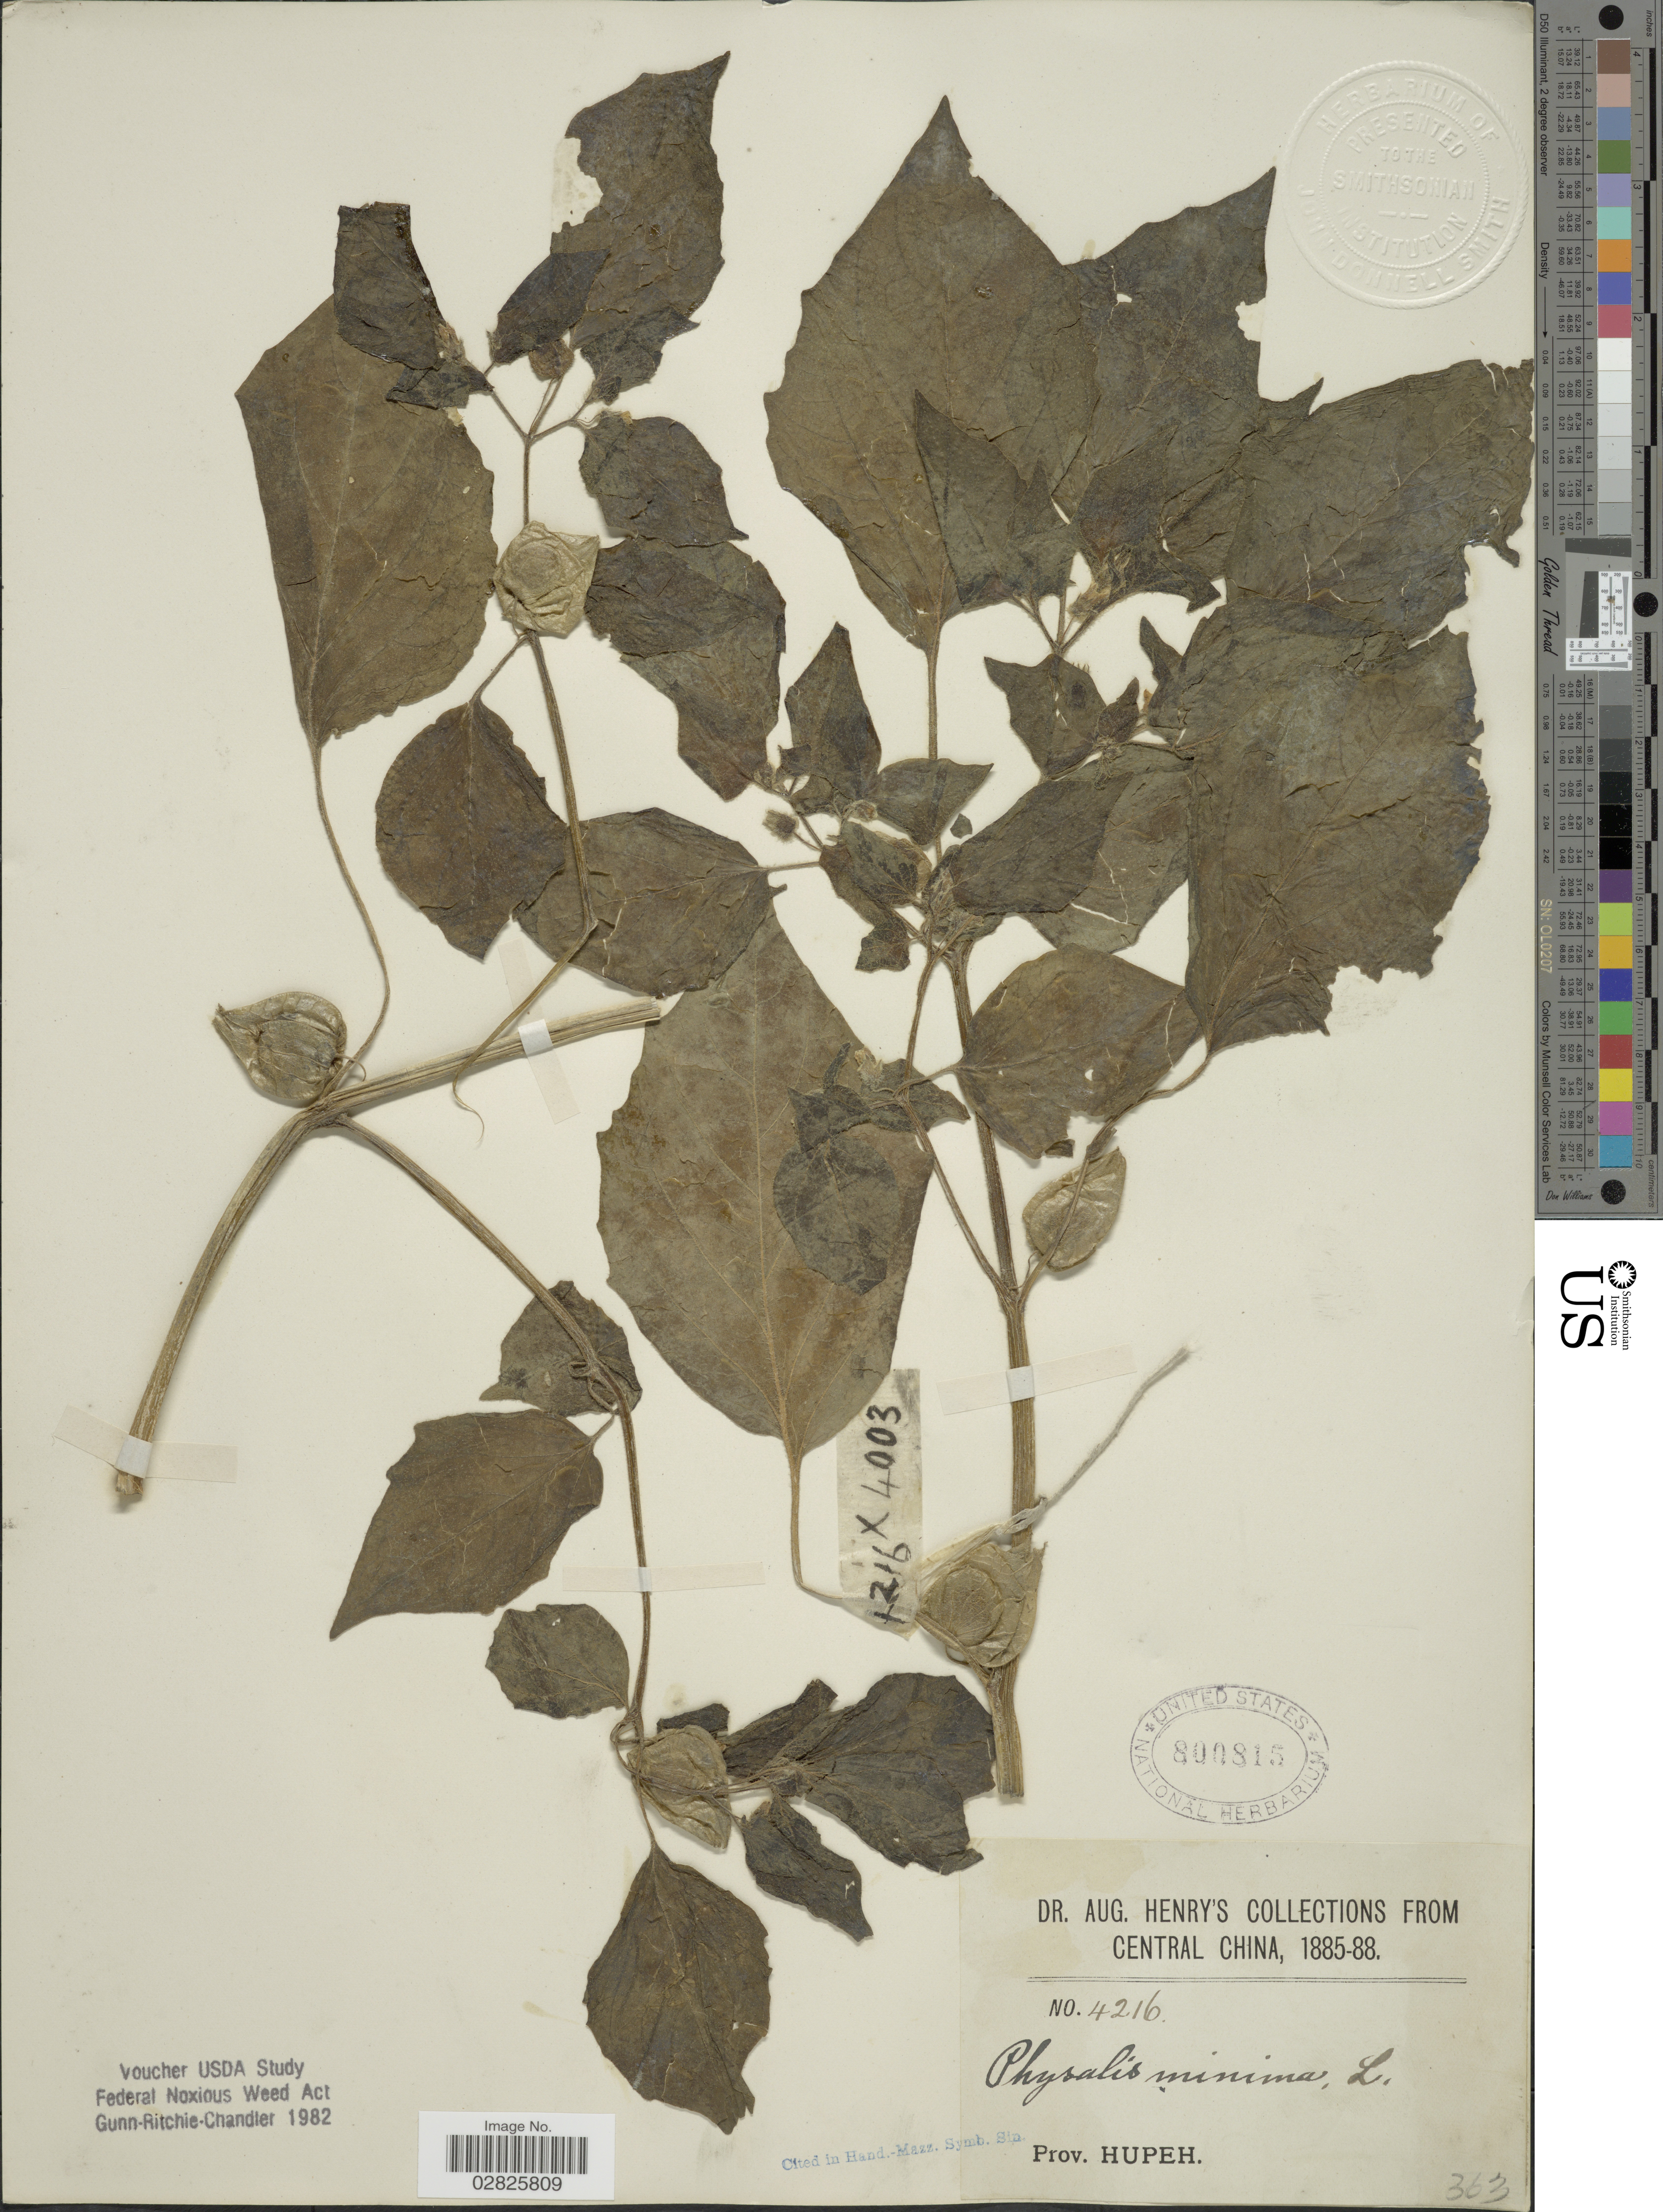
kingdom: Plantae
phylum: Tracheophyta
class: Magnoliopsida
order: Solanales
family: Solanaceae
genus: Physalis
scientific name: Physalis minima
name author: L.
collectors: A. Henry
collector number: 4216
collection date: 1885/1888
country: China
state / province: Hubei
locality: Central China. Prov. Hupeh.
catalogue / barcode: US 800815